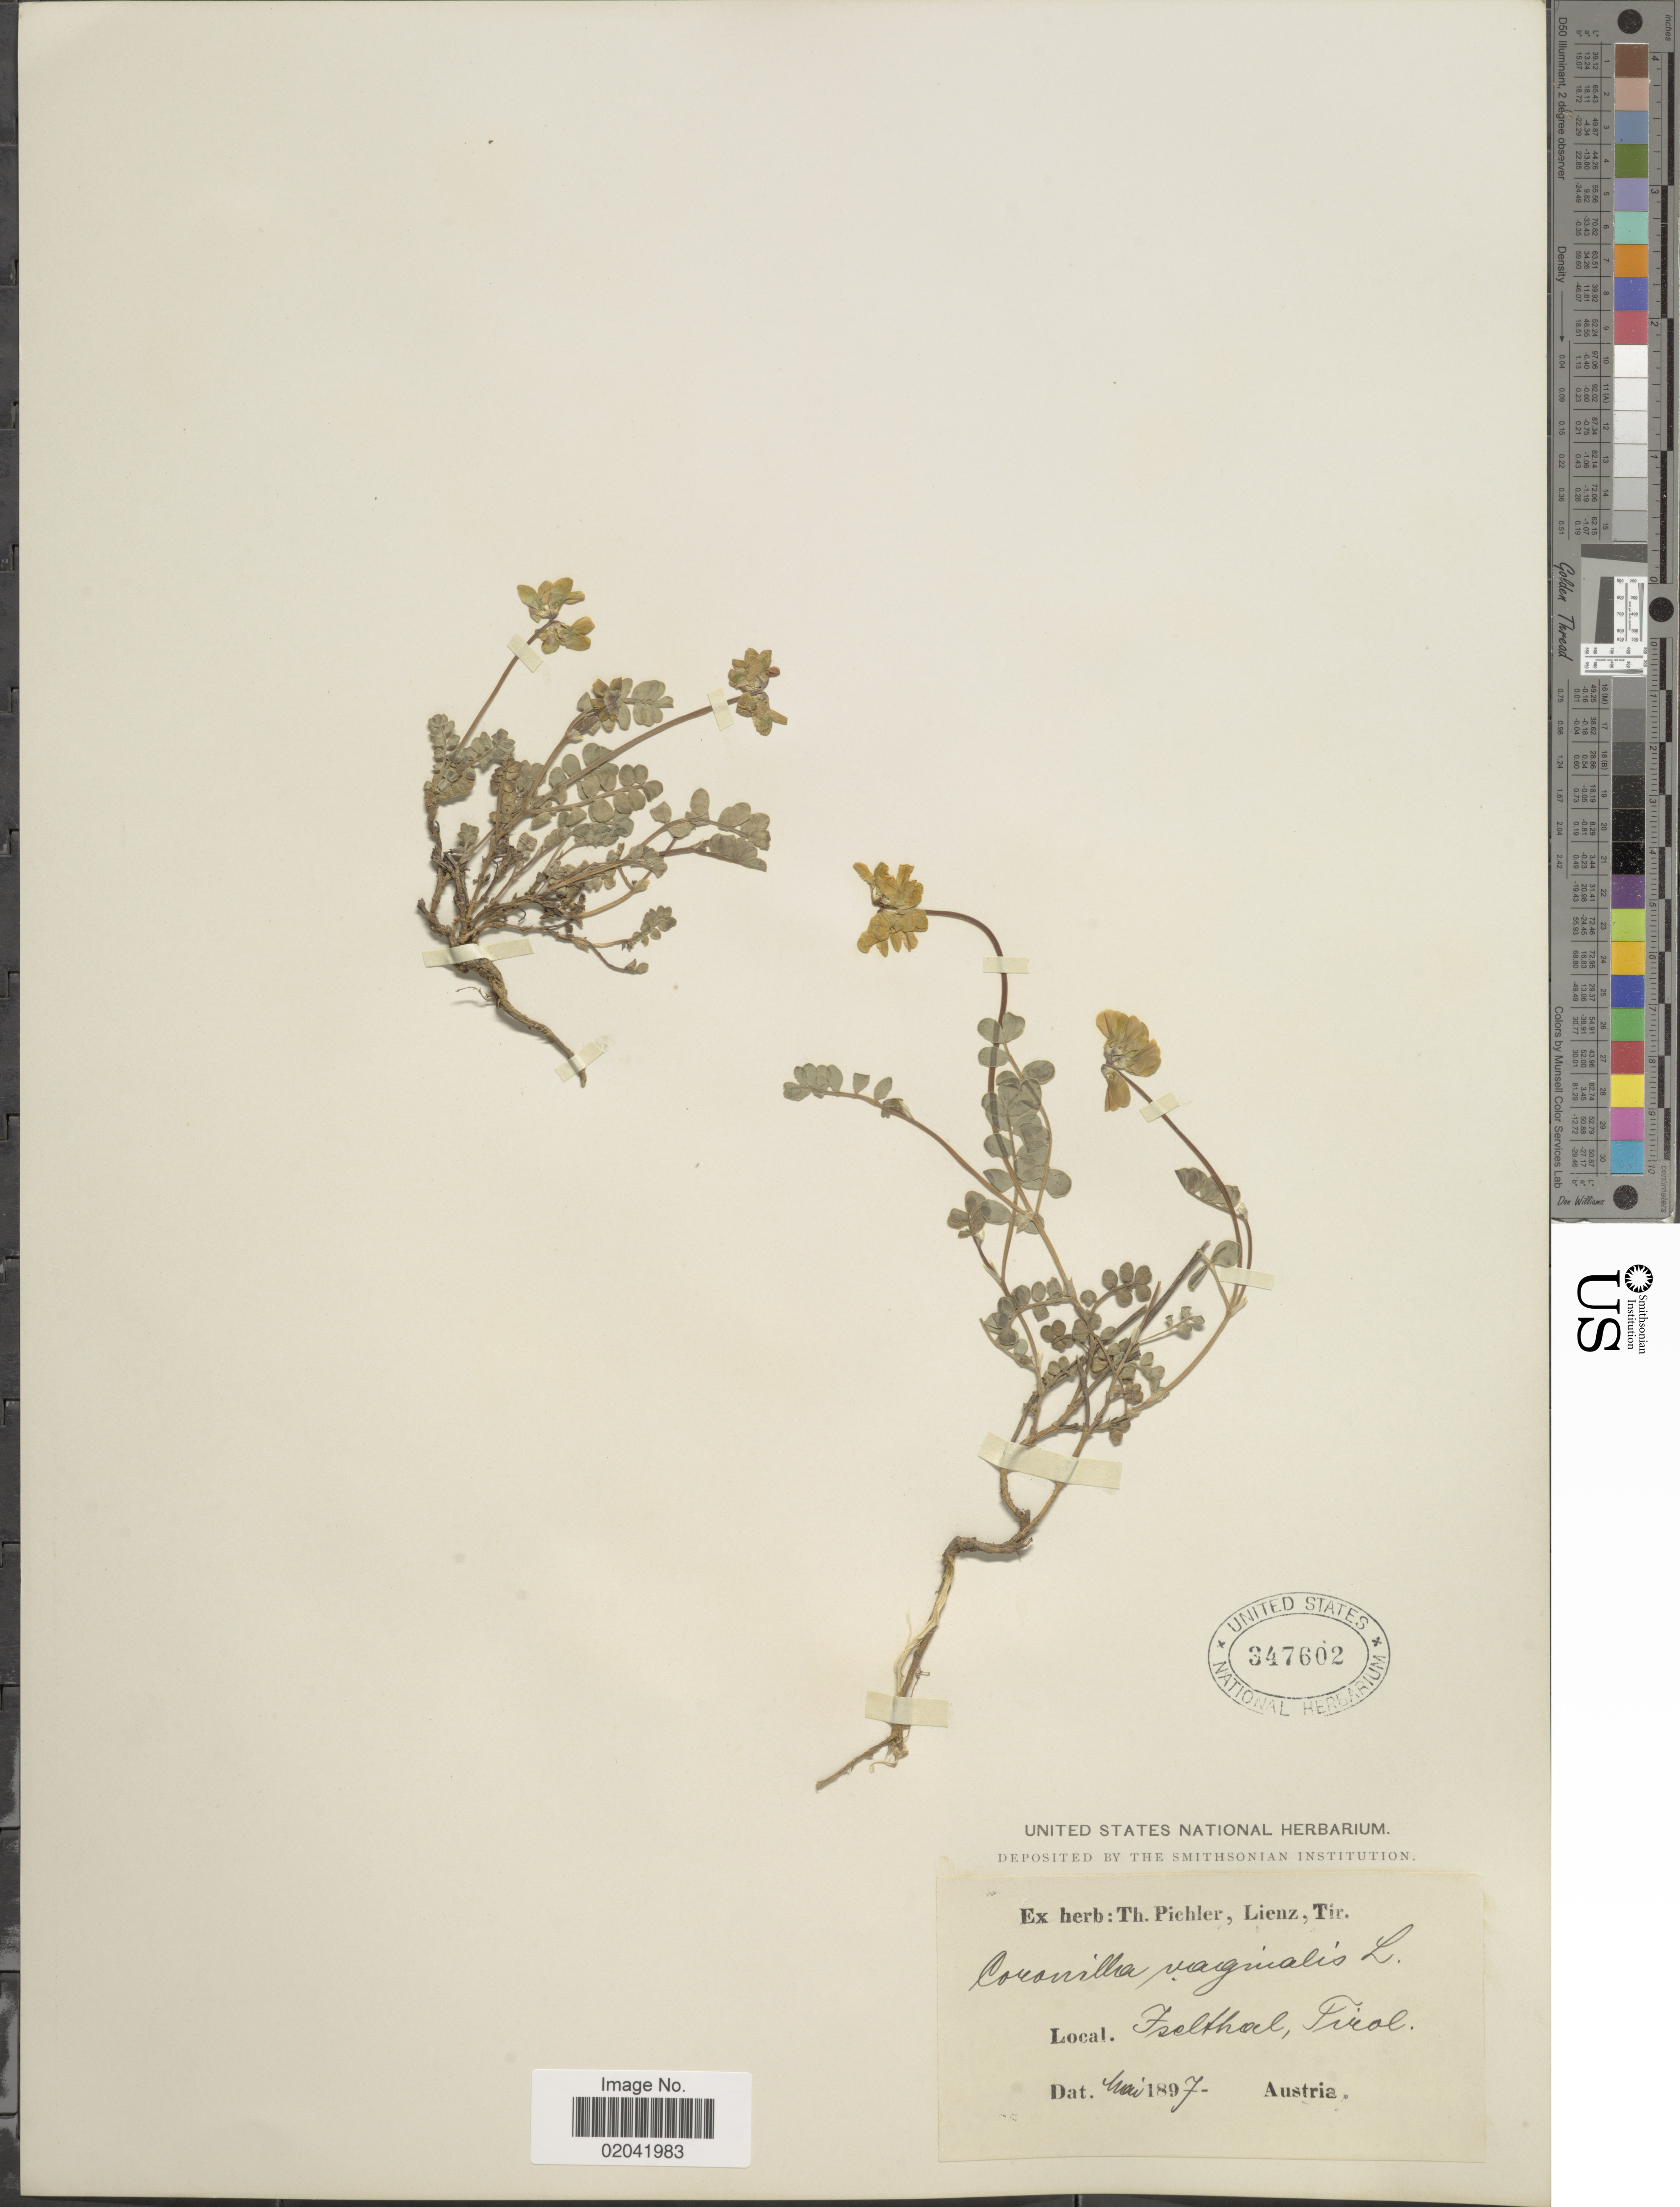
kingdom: Plantae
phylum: Tracheophyta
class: Magnoliopsida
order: Fabales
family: Fabaceae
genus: Coronilla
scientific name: Coronilla vaginalis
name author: Lam.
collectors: ex herb. T. Pichler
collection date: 1897-05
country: Austria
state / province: Tirol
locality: Iselthal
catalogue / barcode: US 347602